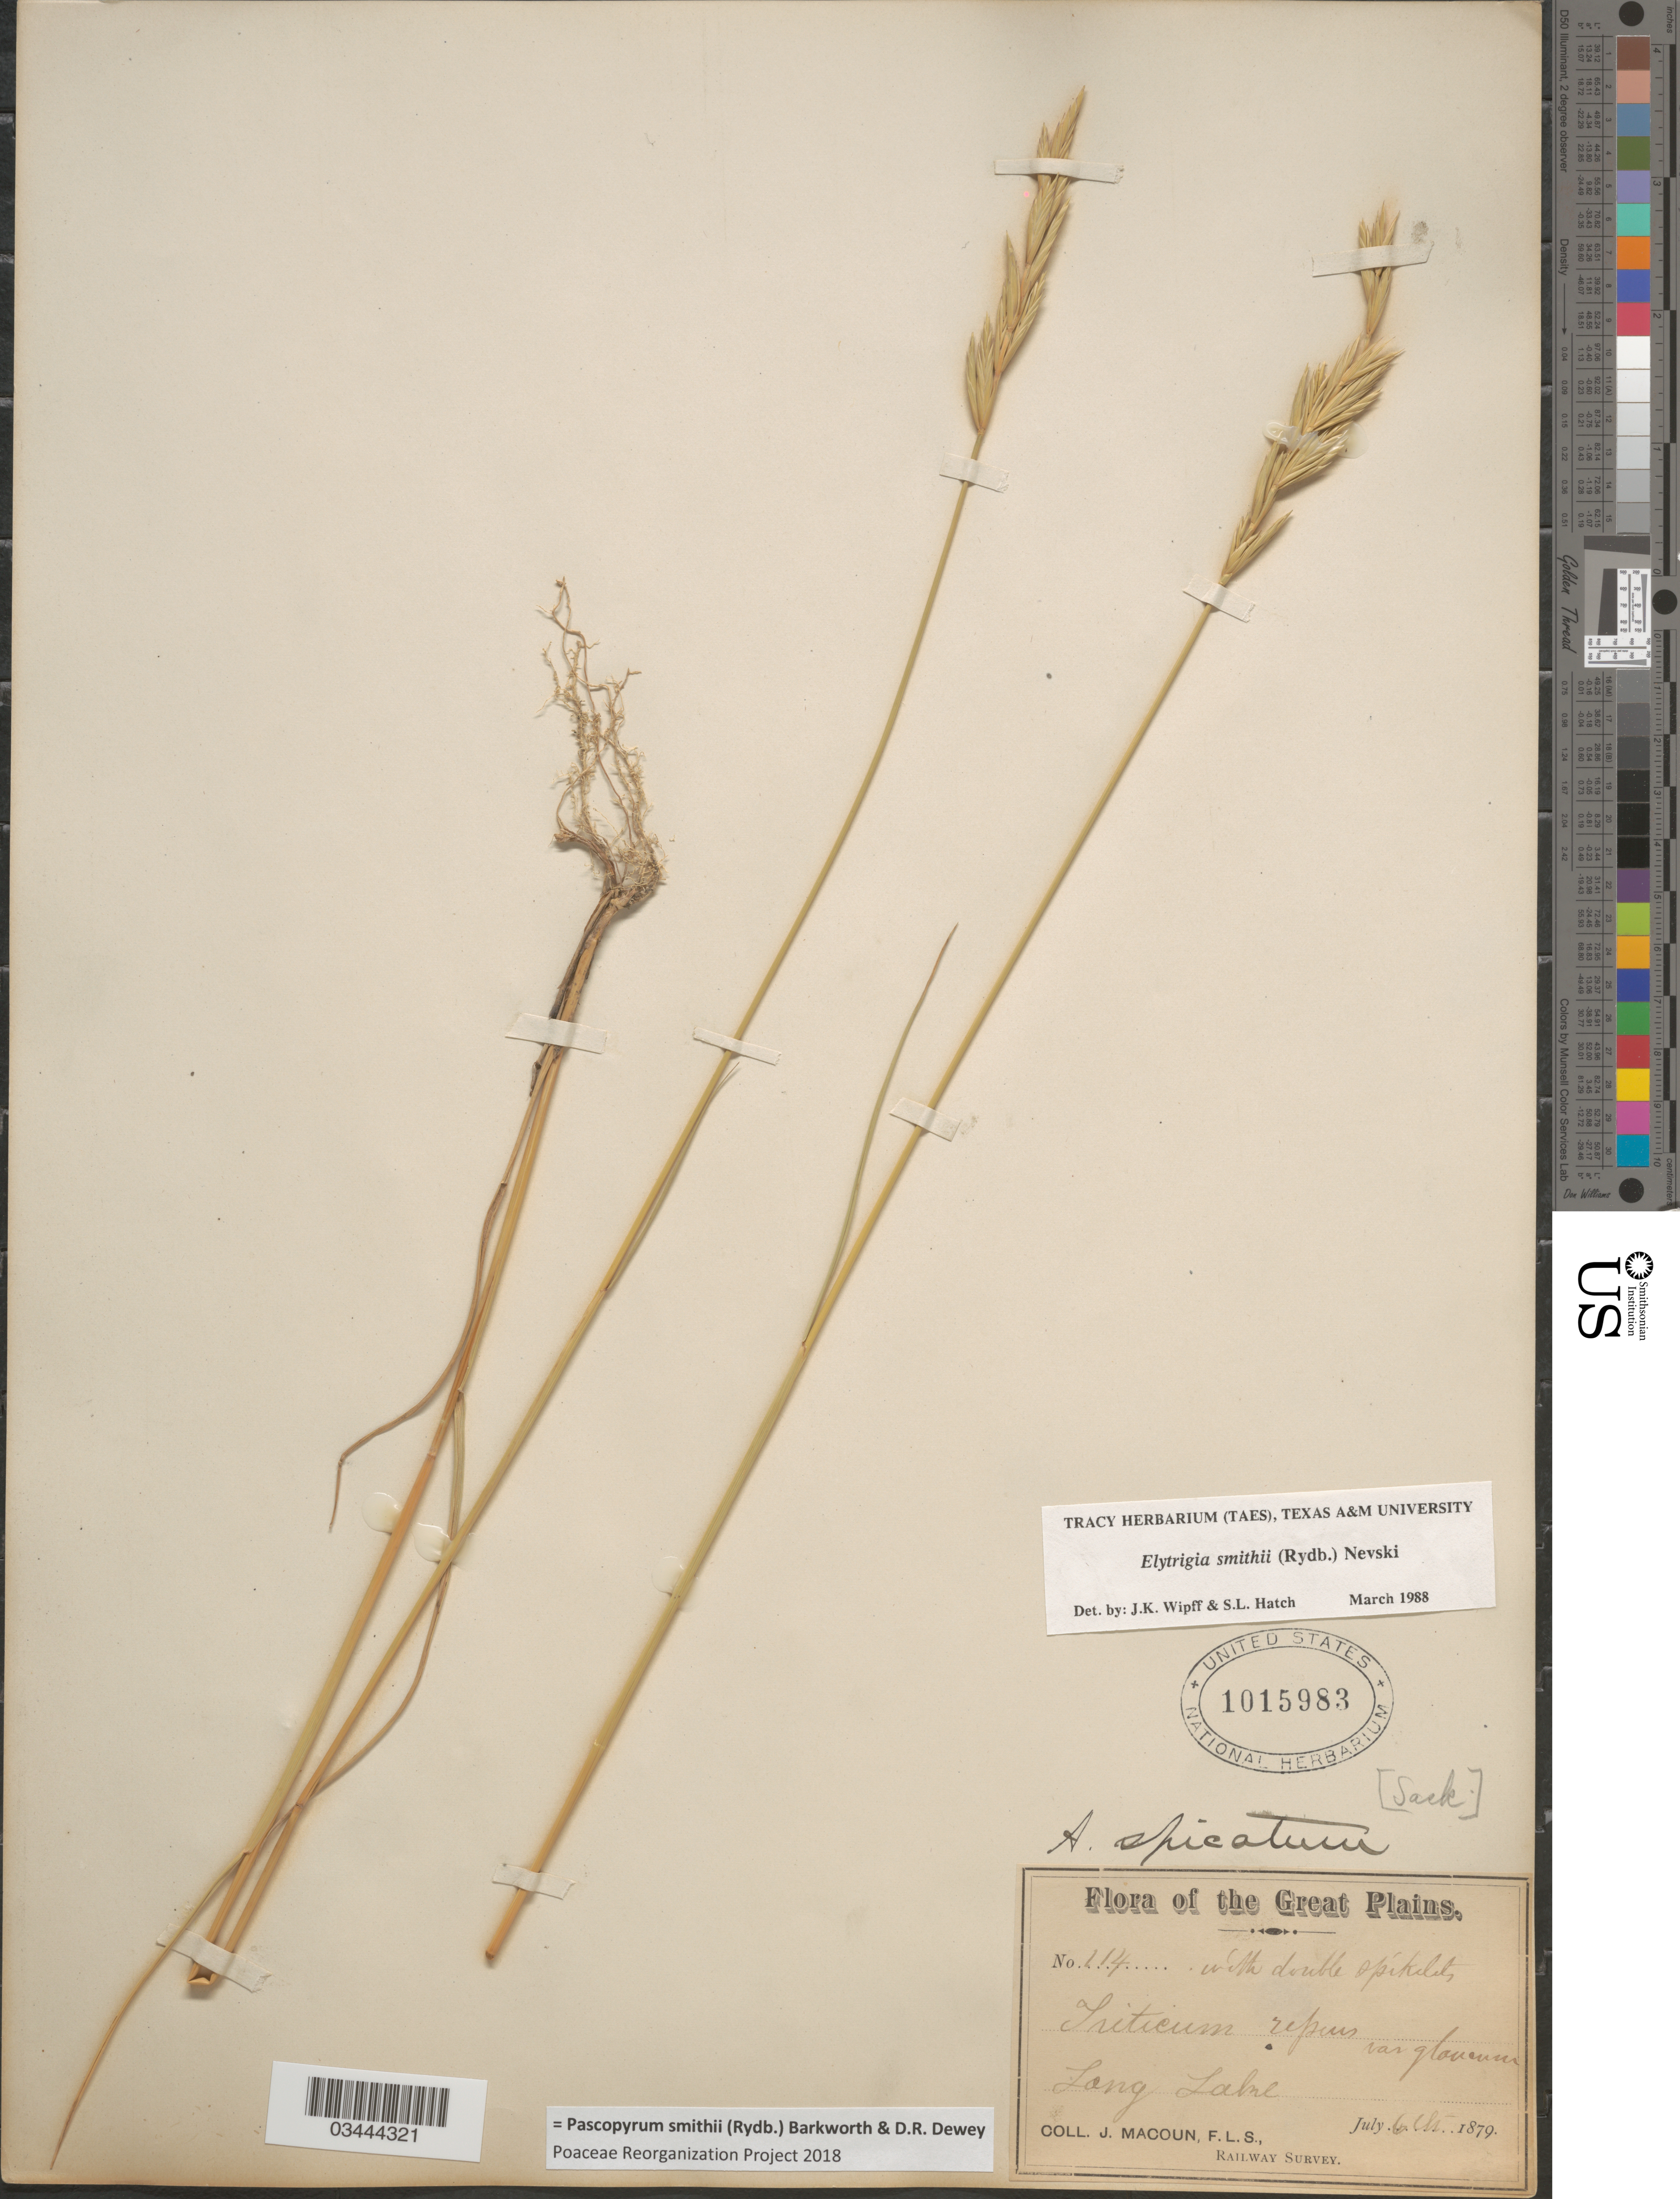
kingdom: Plantae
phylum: Tracheophyta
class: Liliopsida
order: Poales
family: Poaceae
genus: Pascopyrum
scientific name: Pascopyrum smithii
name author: (Rydb.) Barkworth & Dewey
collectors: J. Macoun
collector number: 114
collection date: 1879-07-06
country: Canada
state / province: Saskatchewan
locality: The Great Plains. Long Lake. Railway Survey.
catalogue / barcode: US 1015983